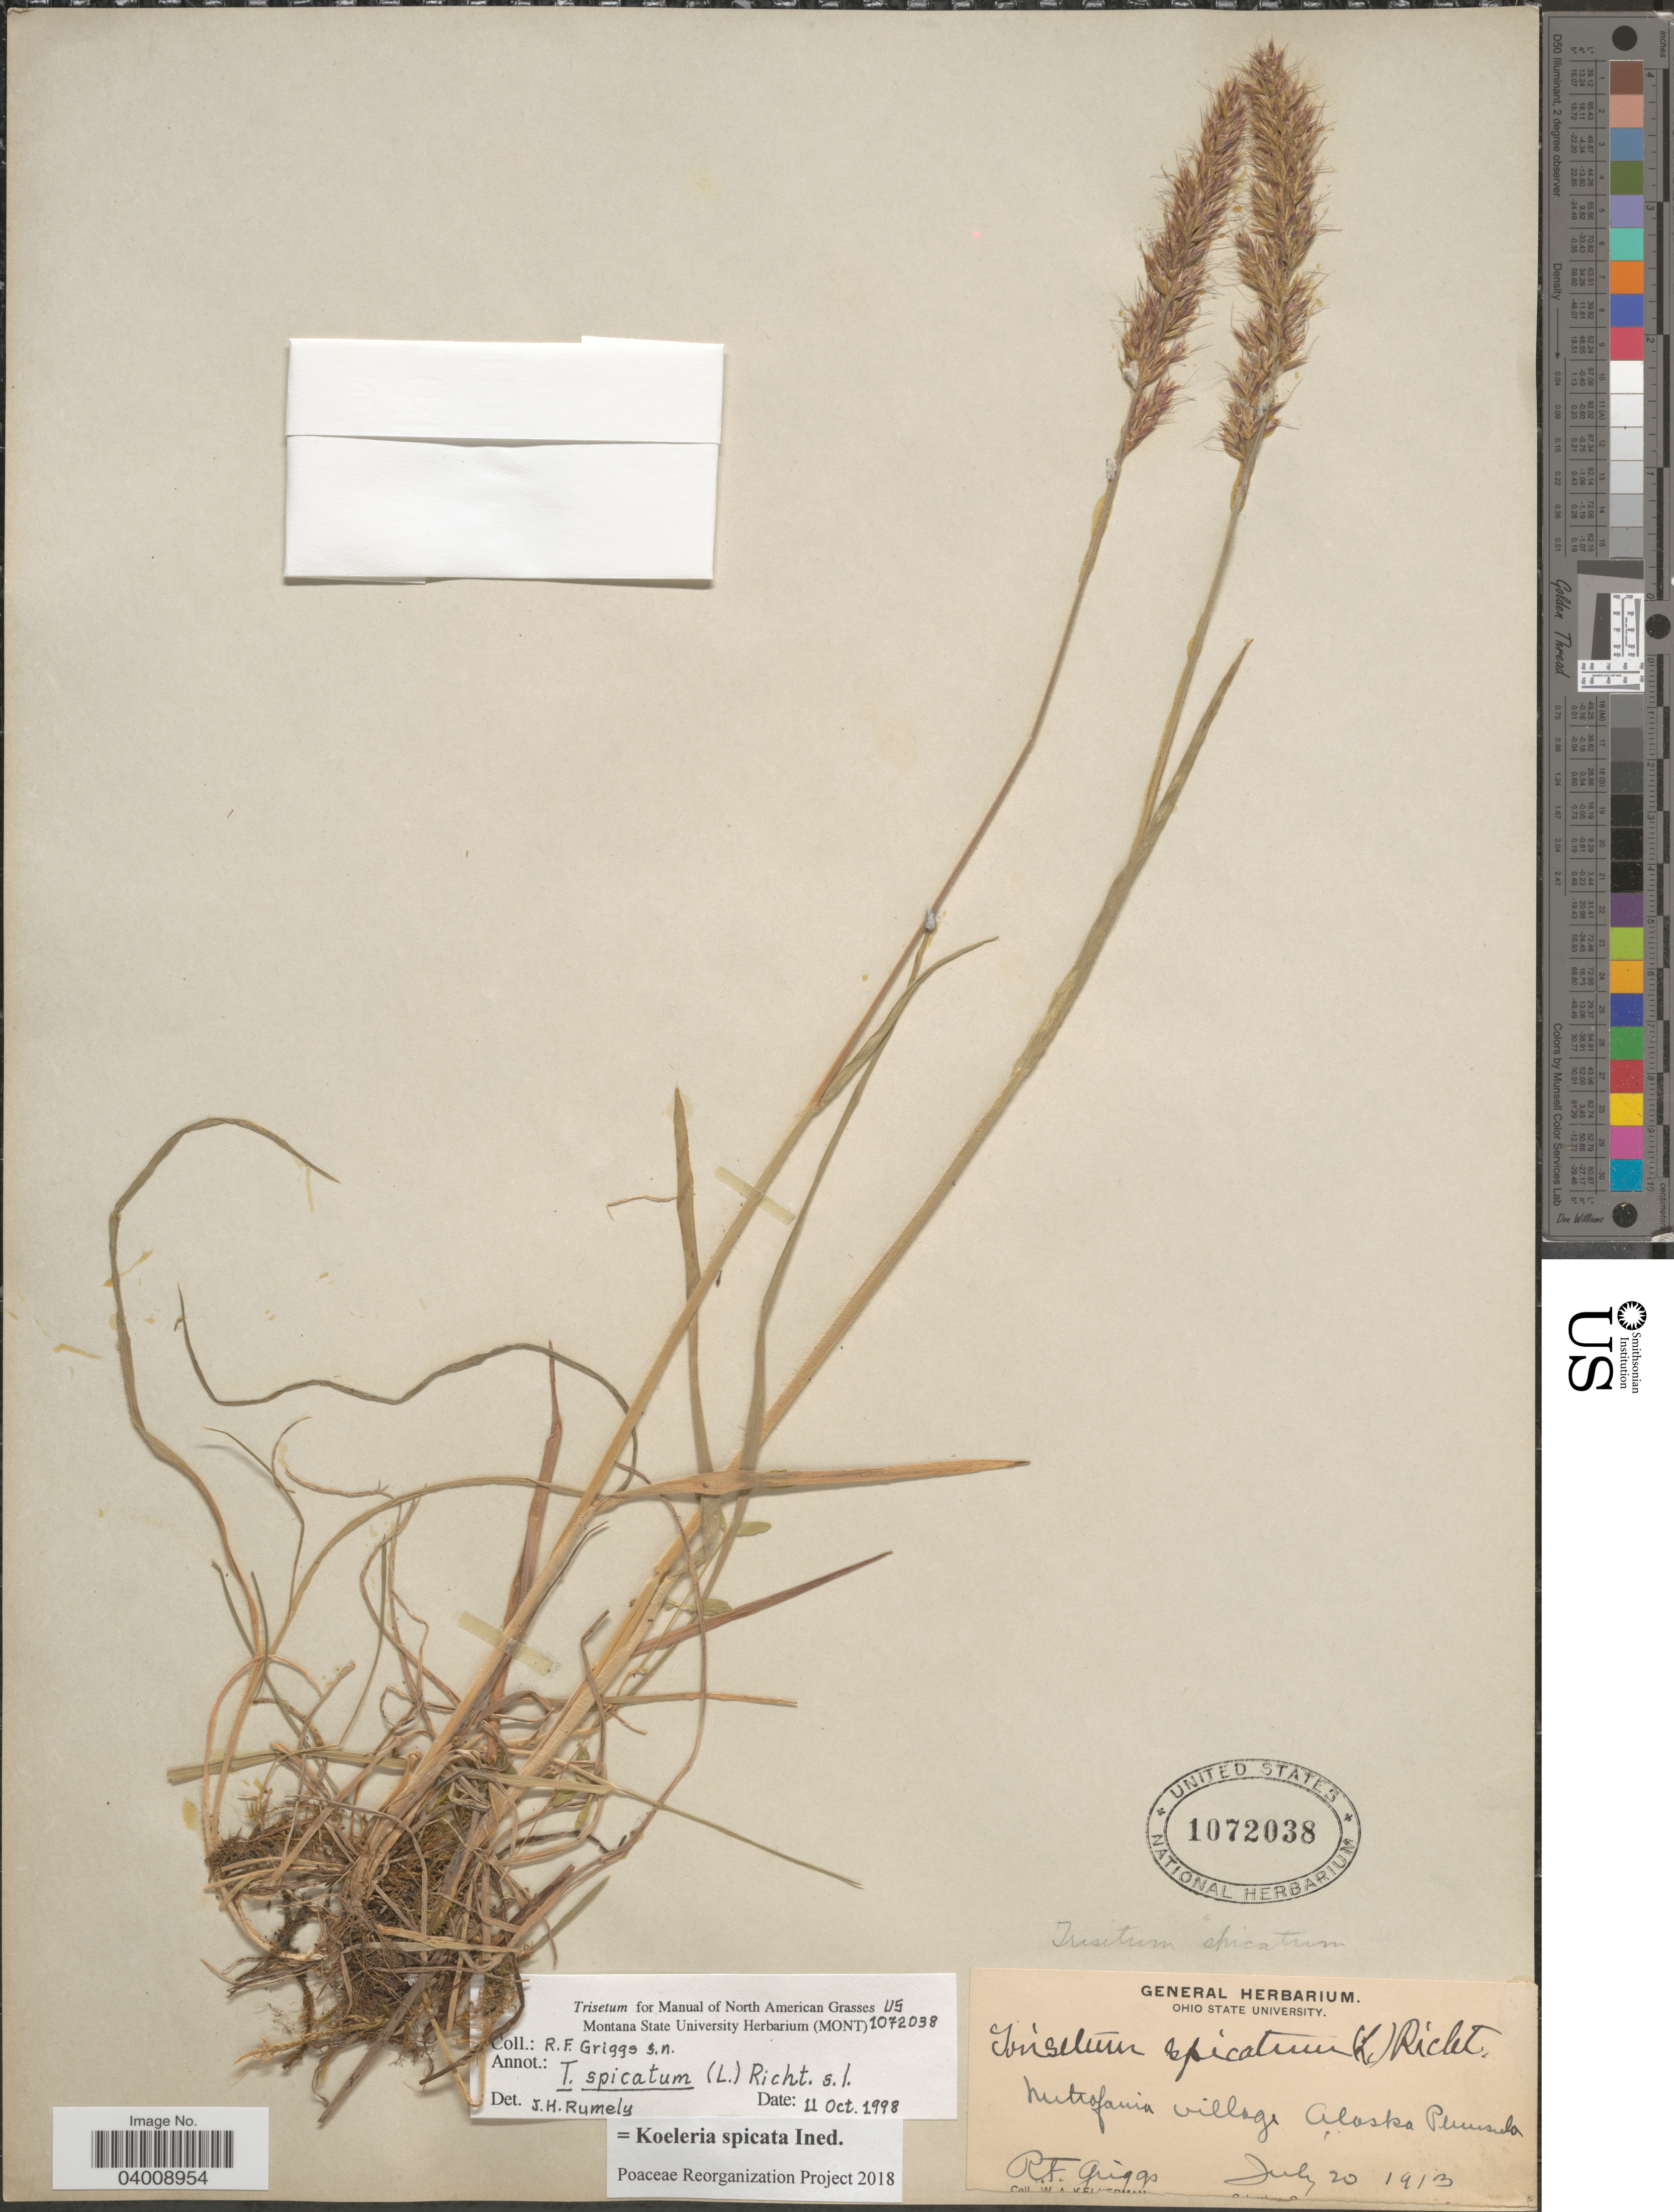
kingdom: Plantae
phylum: Tracheophyta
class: Liliopsida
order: Poales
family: Poaceae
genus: Koeleria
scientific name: Koeleria spicata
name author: (L.) Barberá et al.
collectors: R. F. Griggs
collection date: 1913-07-20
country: United States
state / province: Alaska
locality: Mitrofania village. Alaska Peninsula.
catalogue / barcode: US 1072038